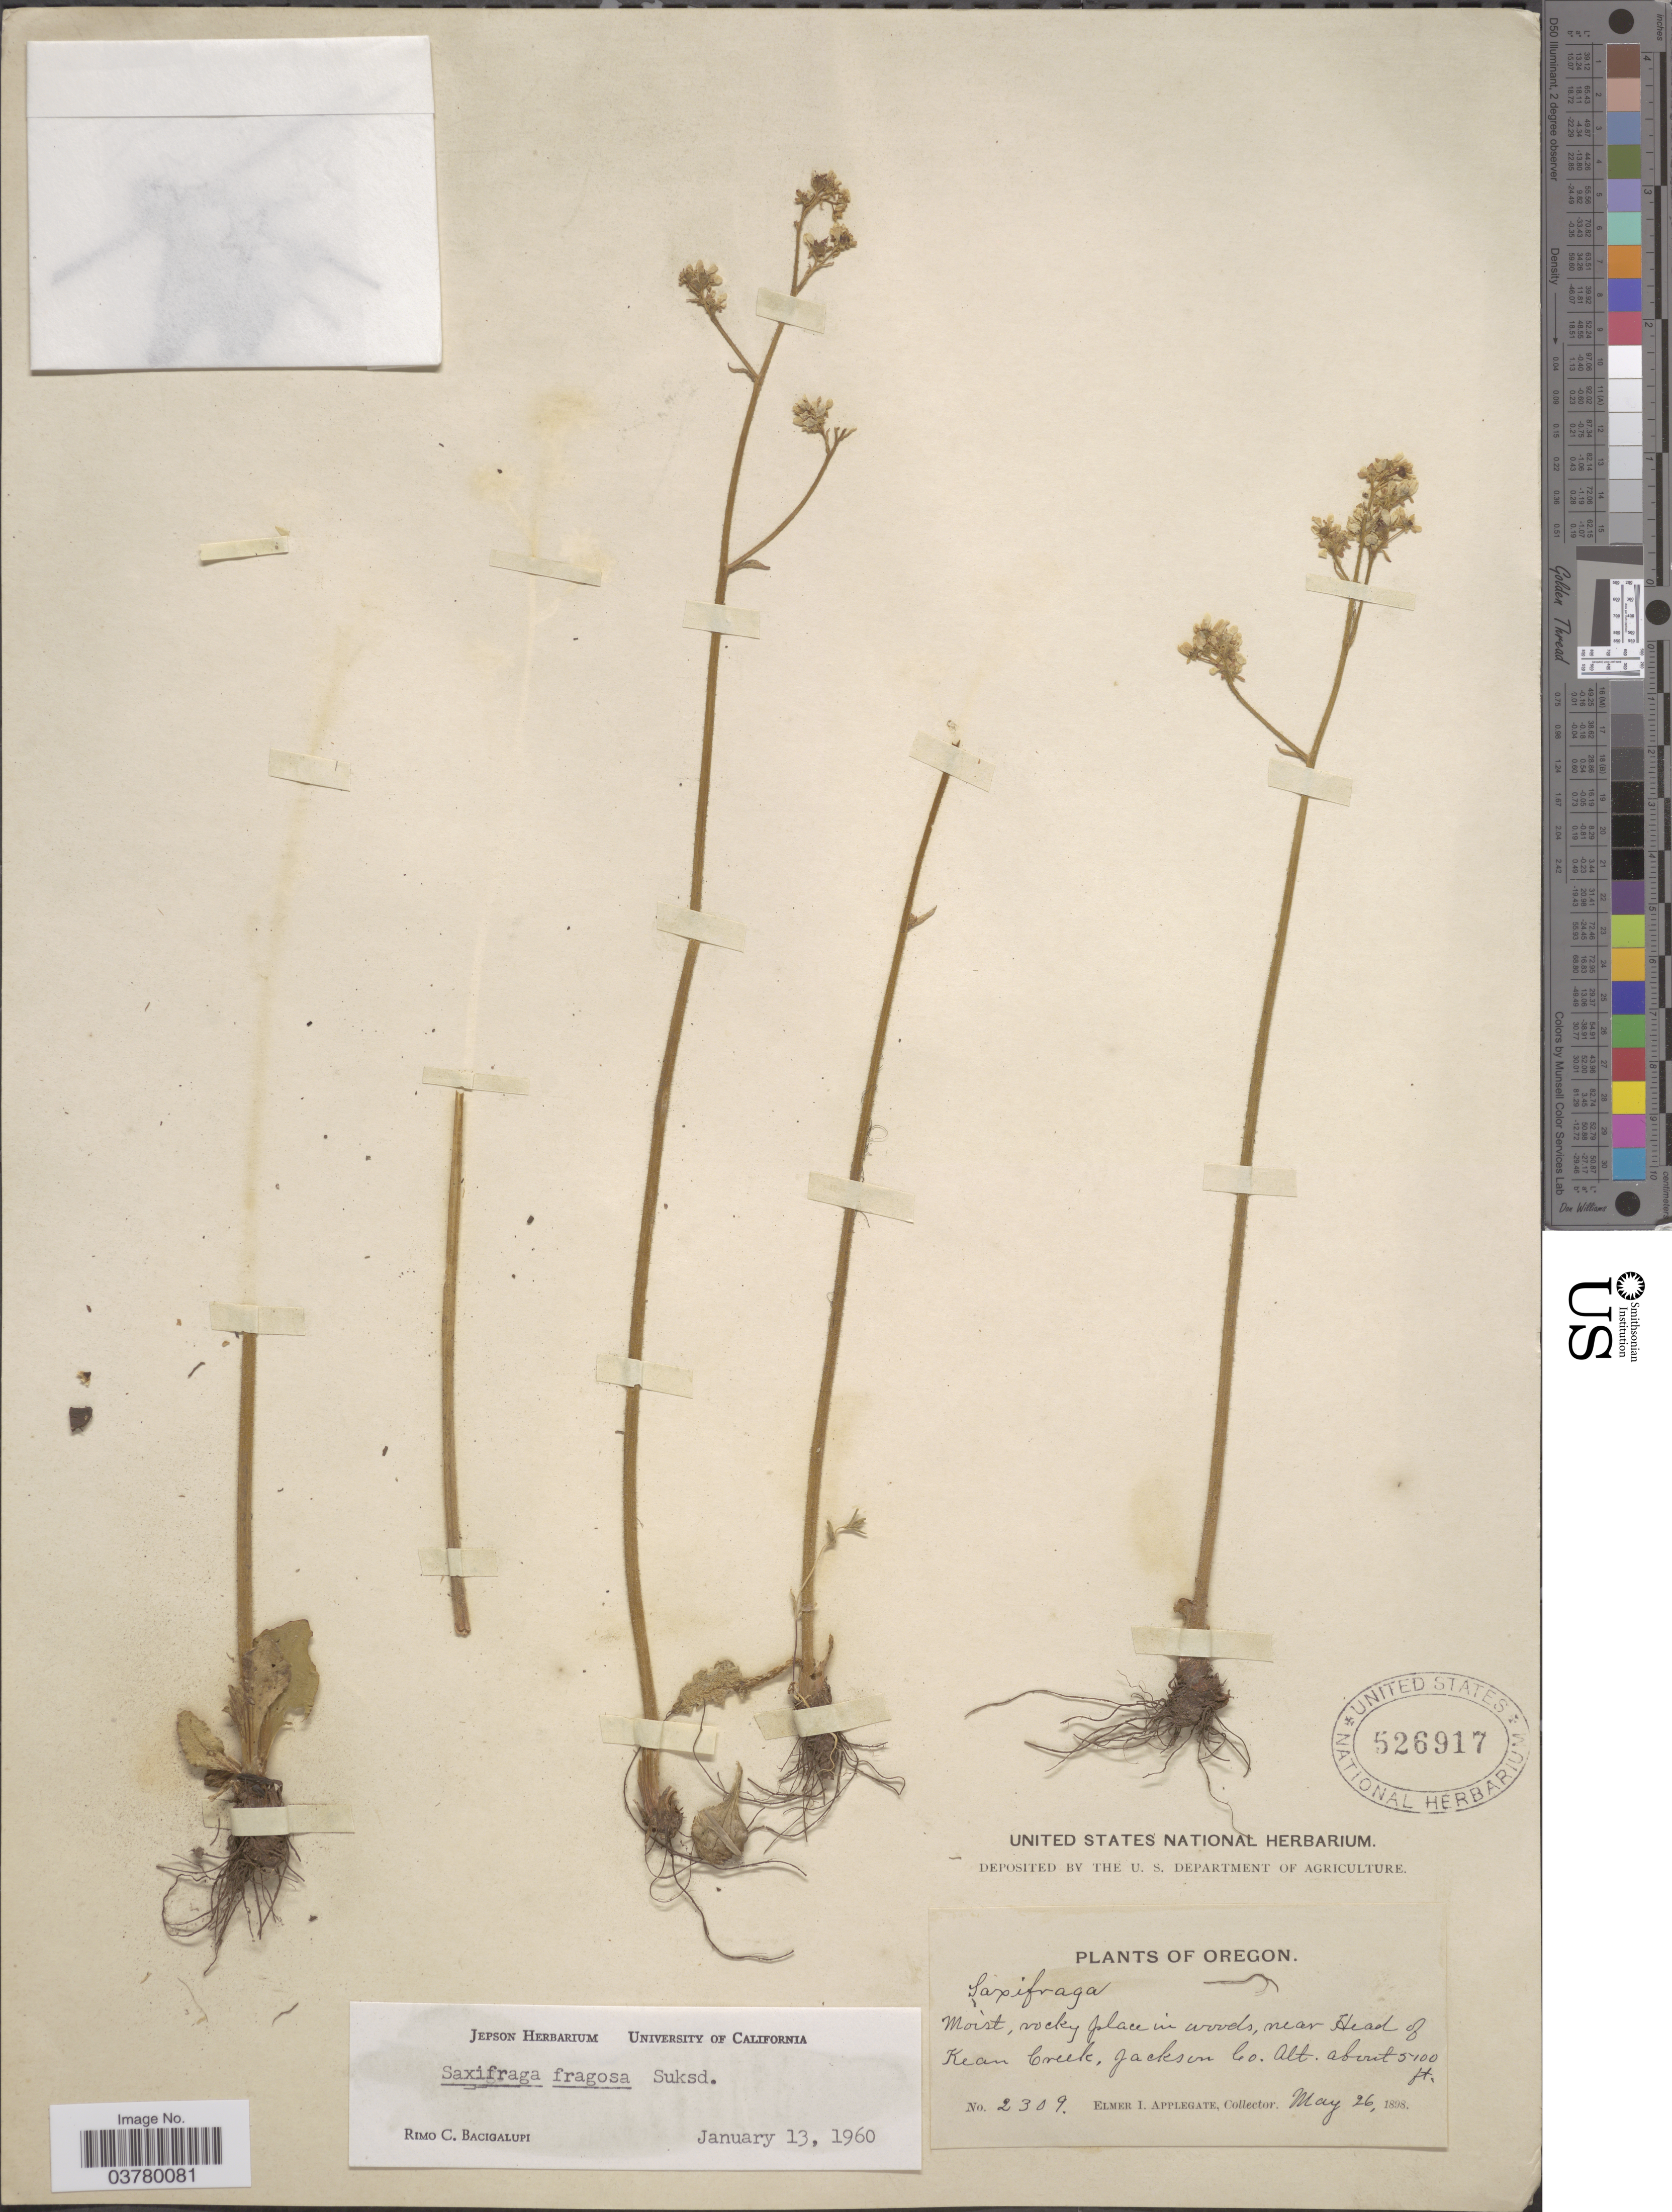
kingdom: Plantae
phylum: Tracheophyta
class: Magnoliopsida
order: Saxifragales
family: Saxifragaceae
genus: Micranthes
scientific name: Micranthes fragosa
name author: (Suksd. ex Small) Small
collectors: E. I. Applegate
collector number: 2309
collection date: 1898-05-26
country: United States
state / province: Oregon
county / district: Jackson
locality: Moist, rocky place in woods, near Head of Kean Creek, Jackson Co.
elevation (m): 1554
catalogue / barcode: US 526917